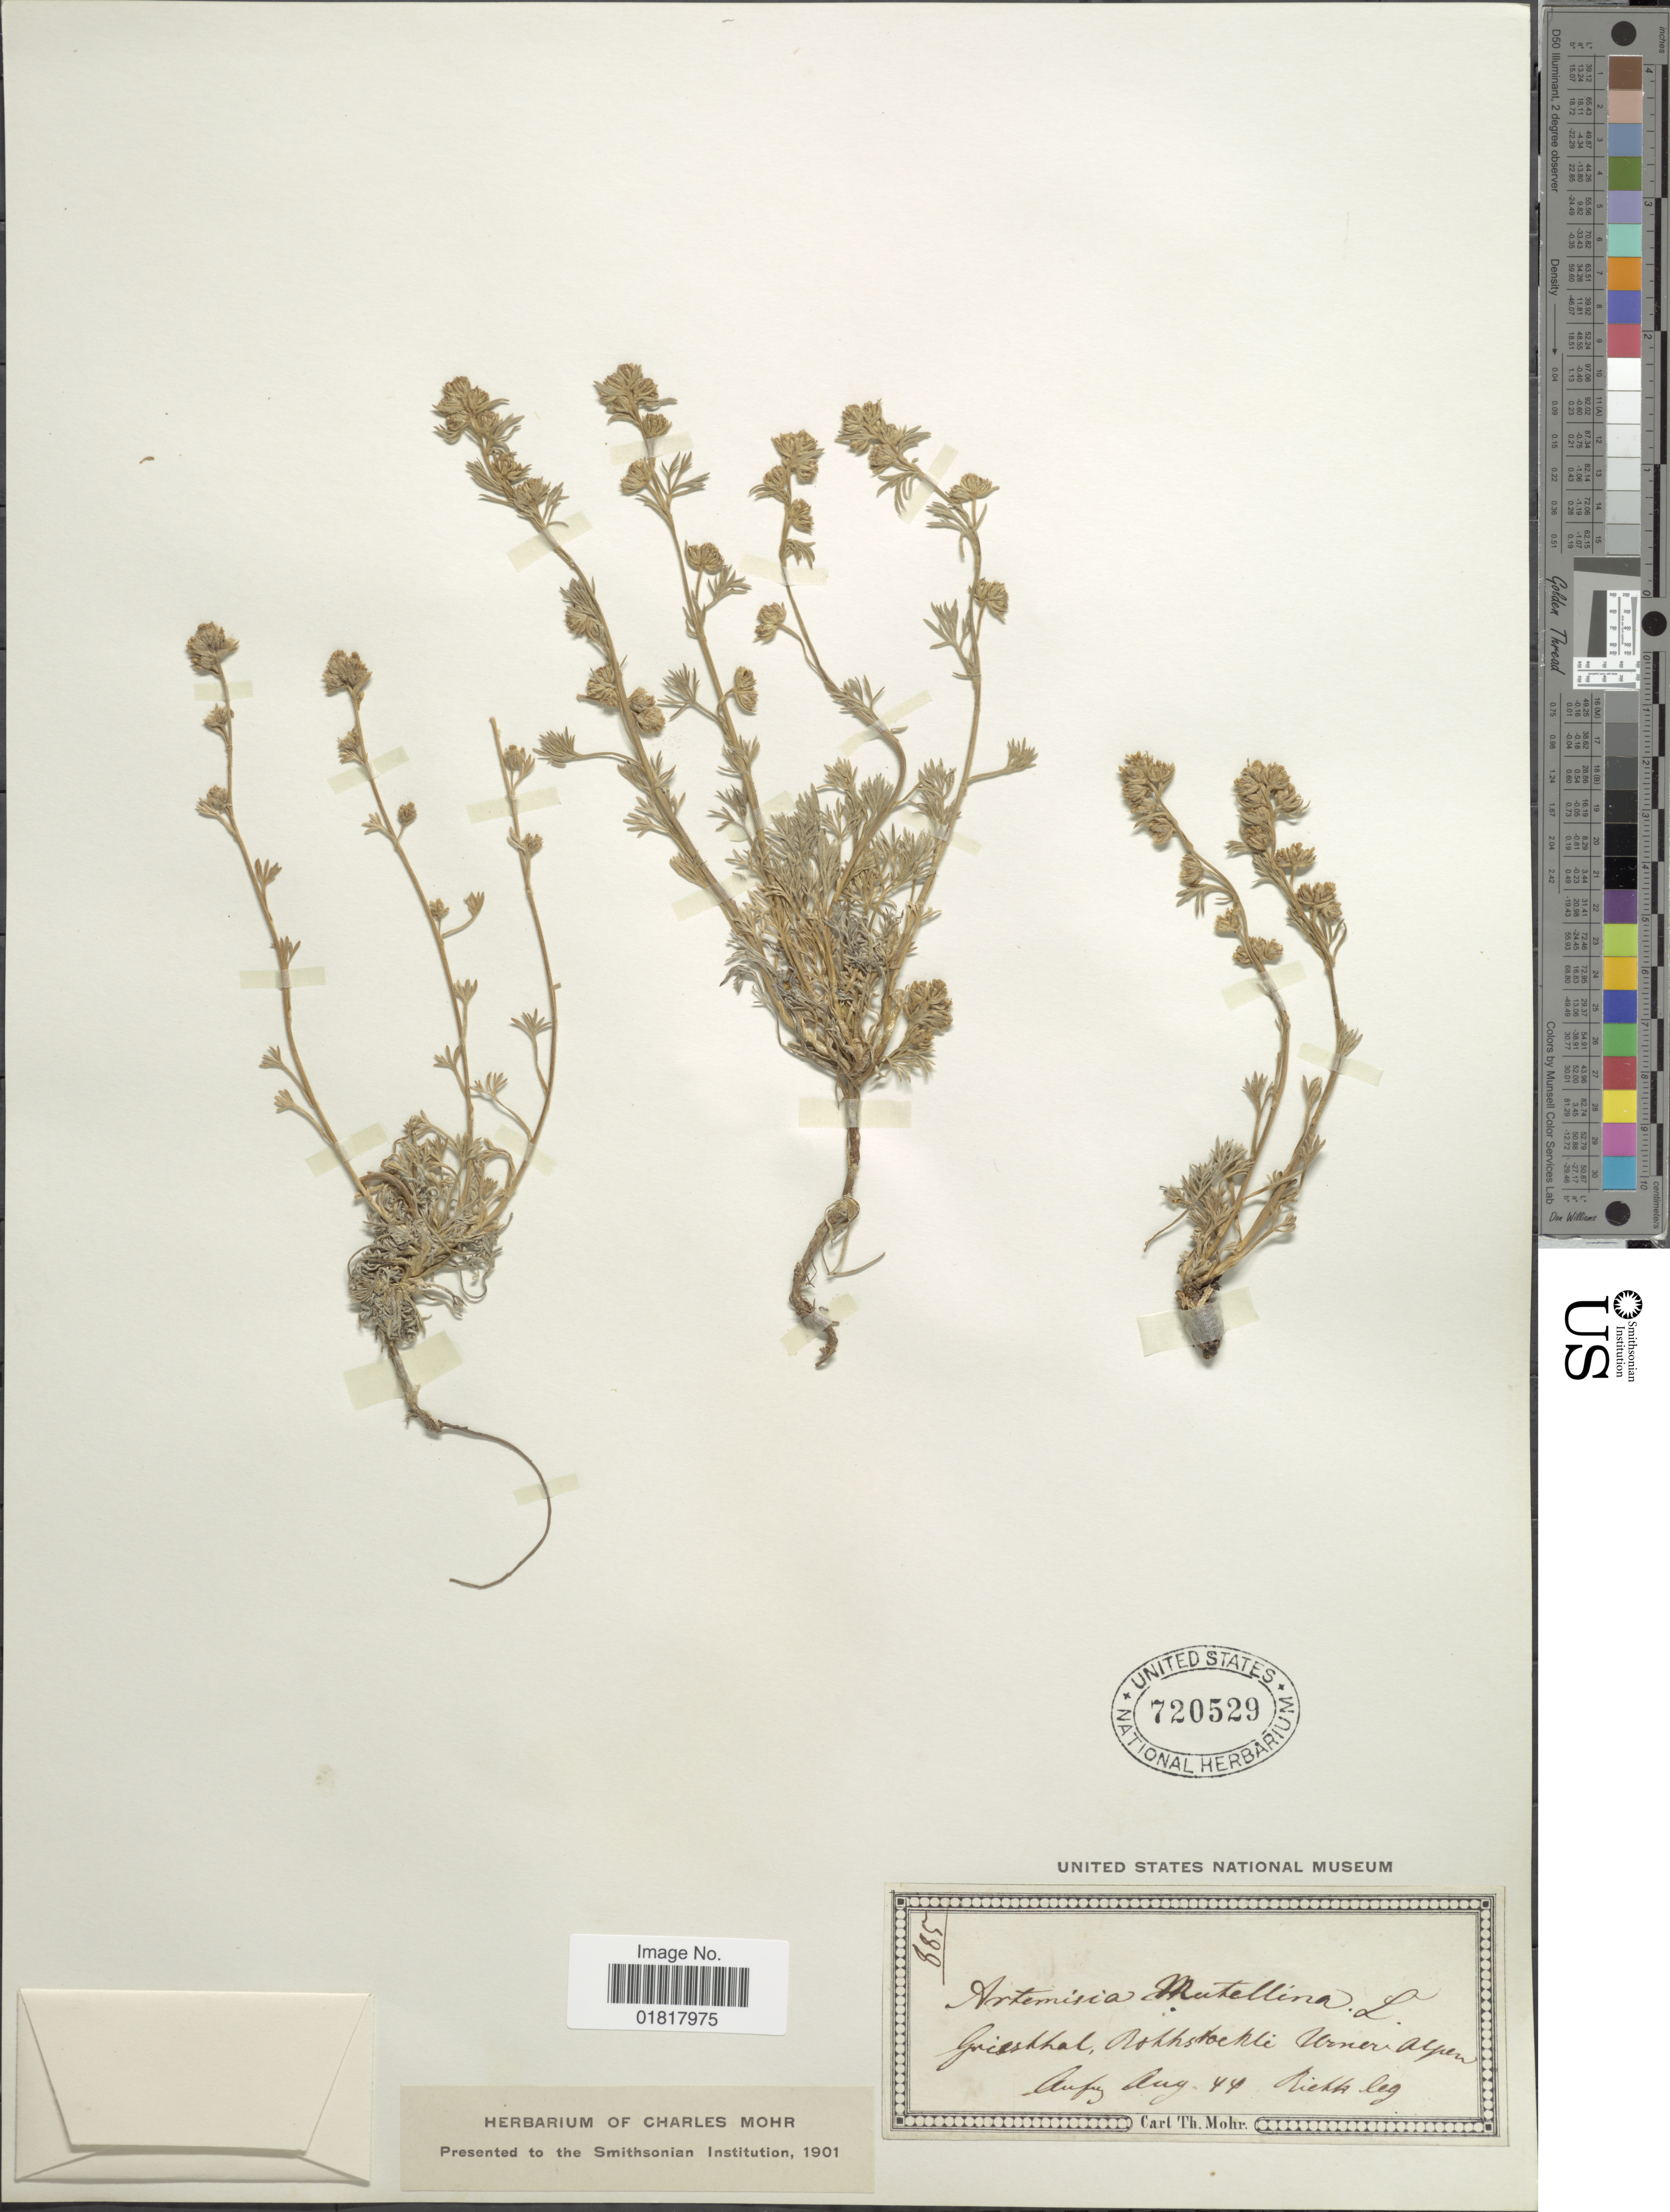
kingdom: Plantae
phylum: Tracheophyta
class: Magnoliopsida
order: Asterales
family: Asteraceae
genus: Artemisia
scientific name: Artemisia mutellina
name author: Vill.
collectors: Riekk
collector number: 885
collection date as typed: Transcribed d/m/y: /8/44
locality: Groegshal, Rokhstocli, Urneri Alpen [interpreted]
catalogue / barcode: US 720529